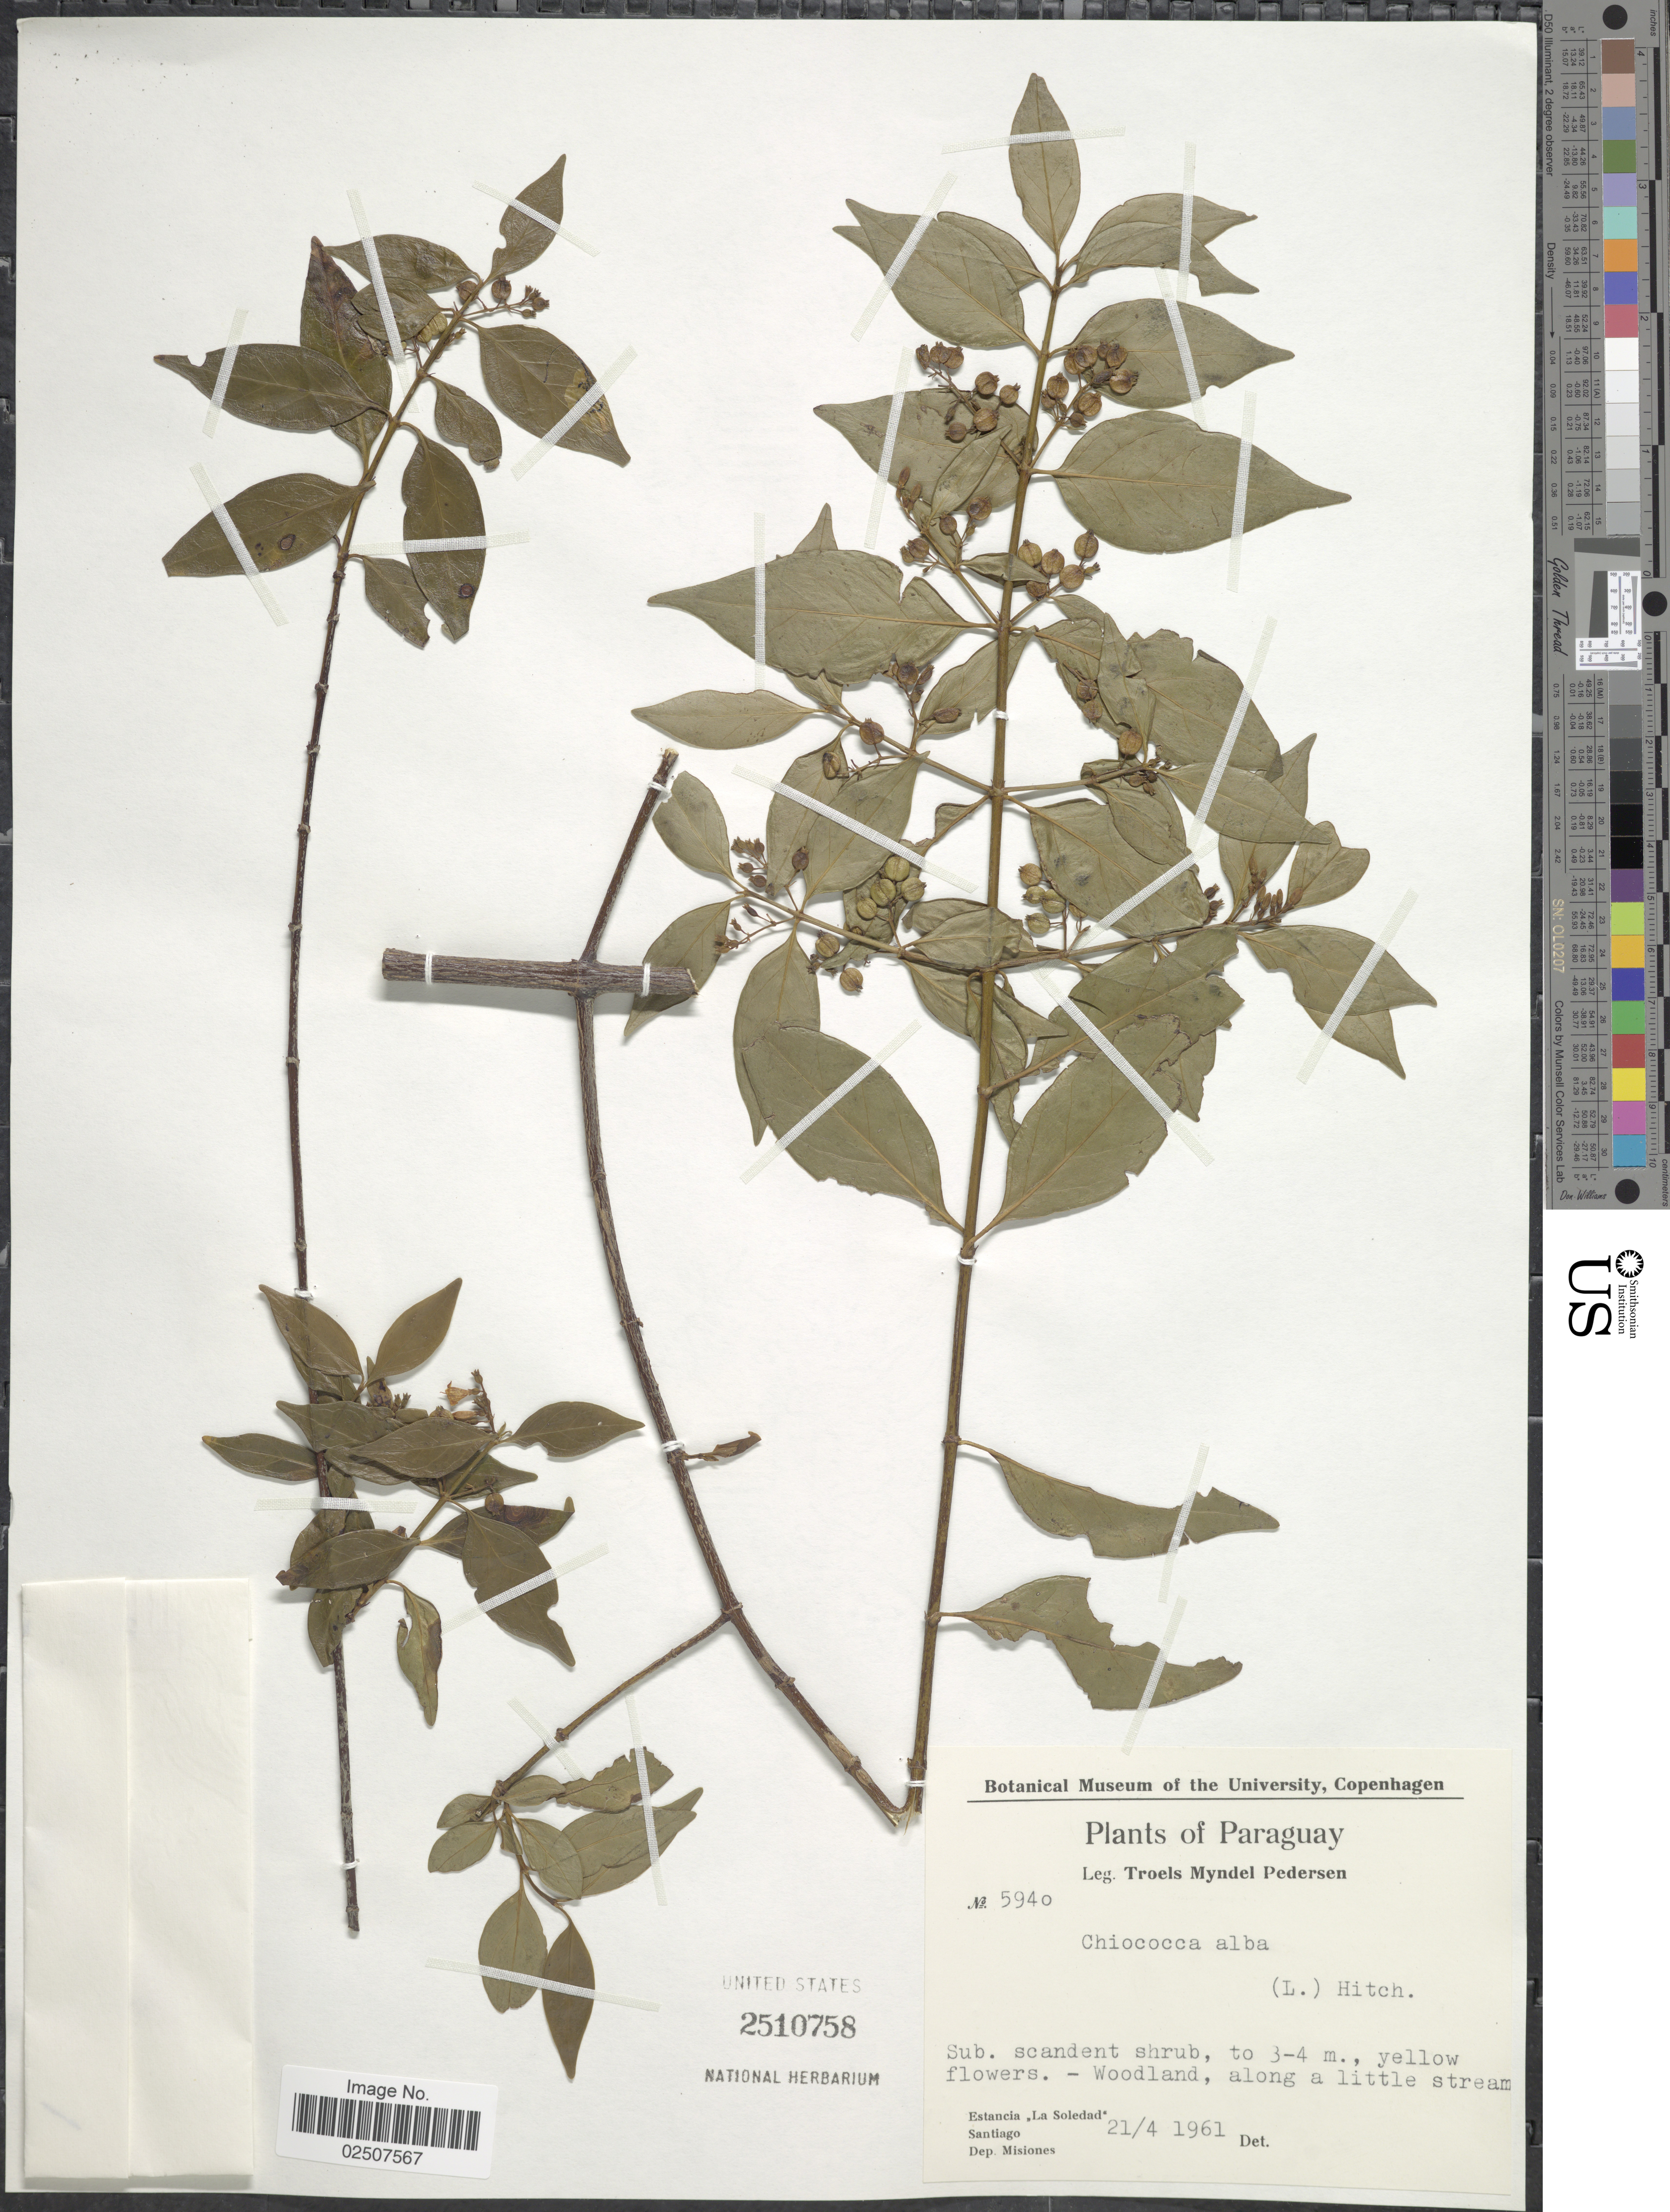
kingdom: Plantae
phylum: Tracheophyta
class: Magnoliopsida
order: Gentianales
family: Rubiaceae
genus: Chiococca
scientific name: Chiococca alba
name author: (L.) Hitchc.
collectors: T. Pederson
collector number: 5940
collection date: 1961-04-21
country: Paraguay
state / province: Misiones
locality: Estancia "La Soledad", Santiago, Dep. Misiones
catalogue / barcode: US 2510758